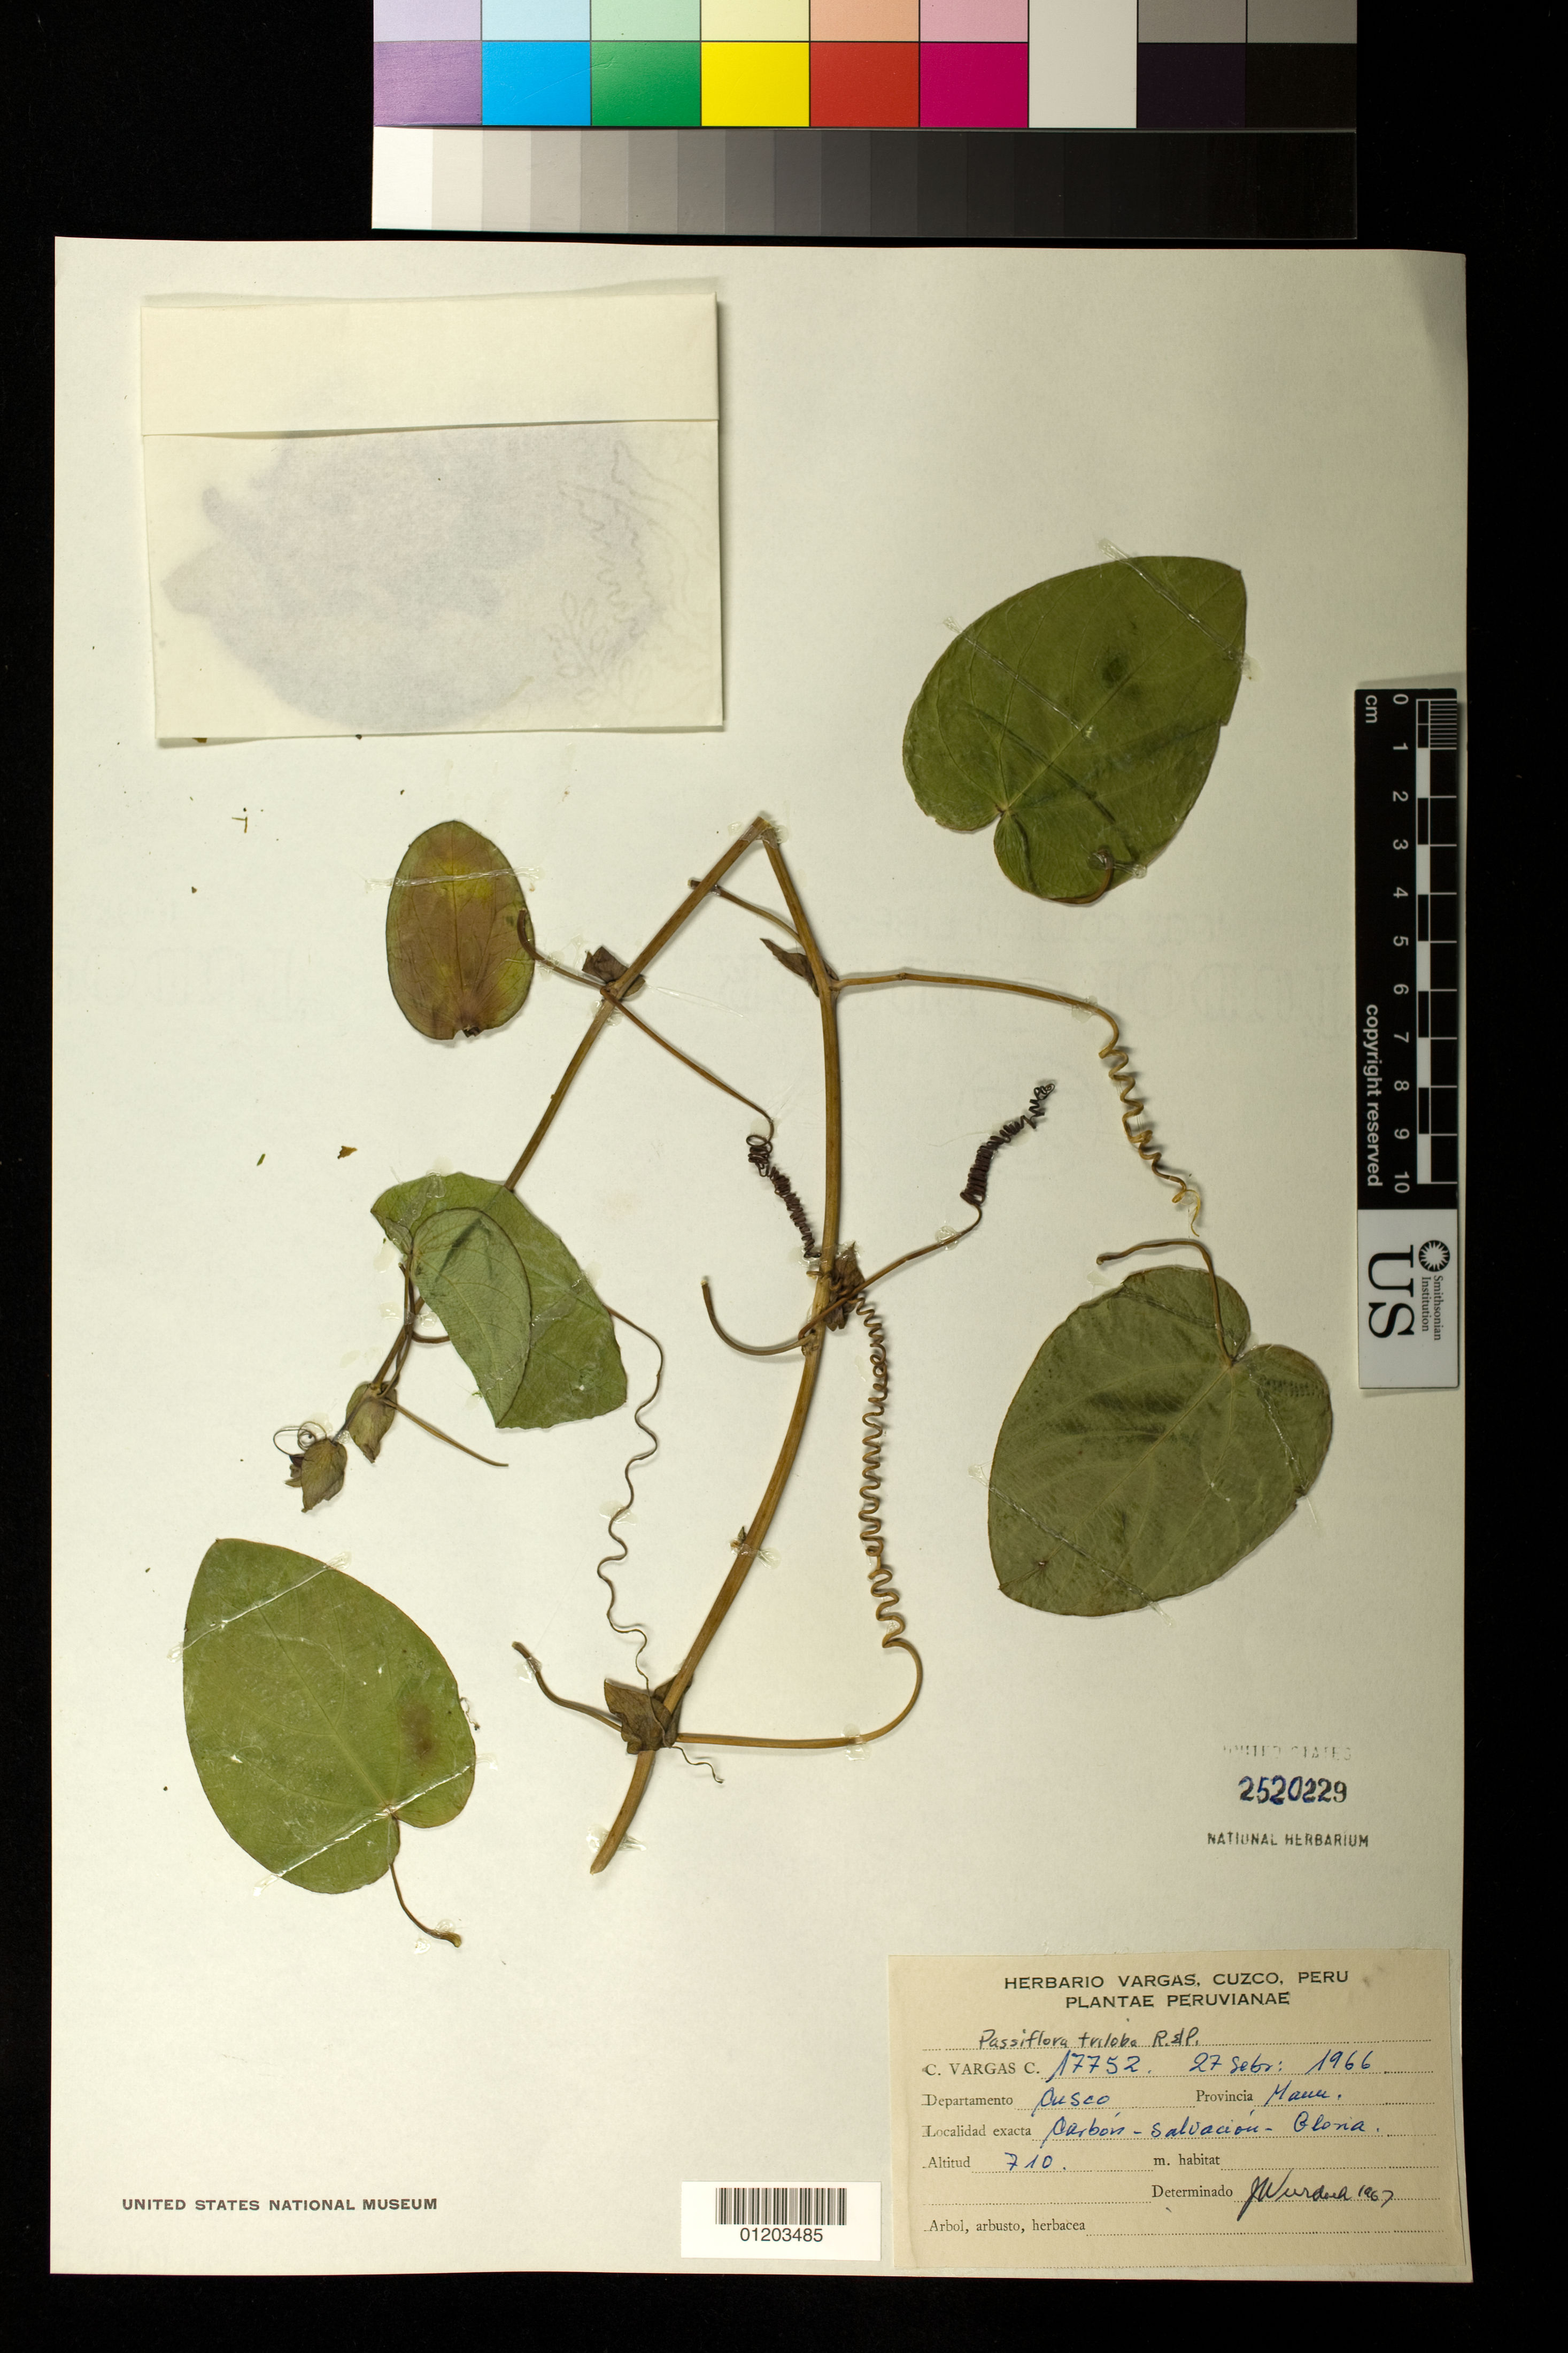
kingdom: Plantae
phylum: Tracheophyta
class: Magnoliopsida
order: Malpighiales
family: Passifloraceae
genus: Passiflora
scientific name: Passiflora triloba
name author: Ruiz & Pav. ex DC.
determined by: Wurdack, John J., (US), US (UNITED STATES)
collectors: C. Vargas C.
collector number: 17752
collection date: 1966-09-27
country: Peru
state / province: Madre de Dios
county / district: Manú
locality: Carbon - salvaciou Gloria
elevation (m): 710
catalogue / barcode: US 2520229